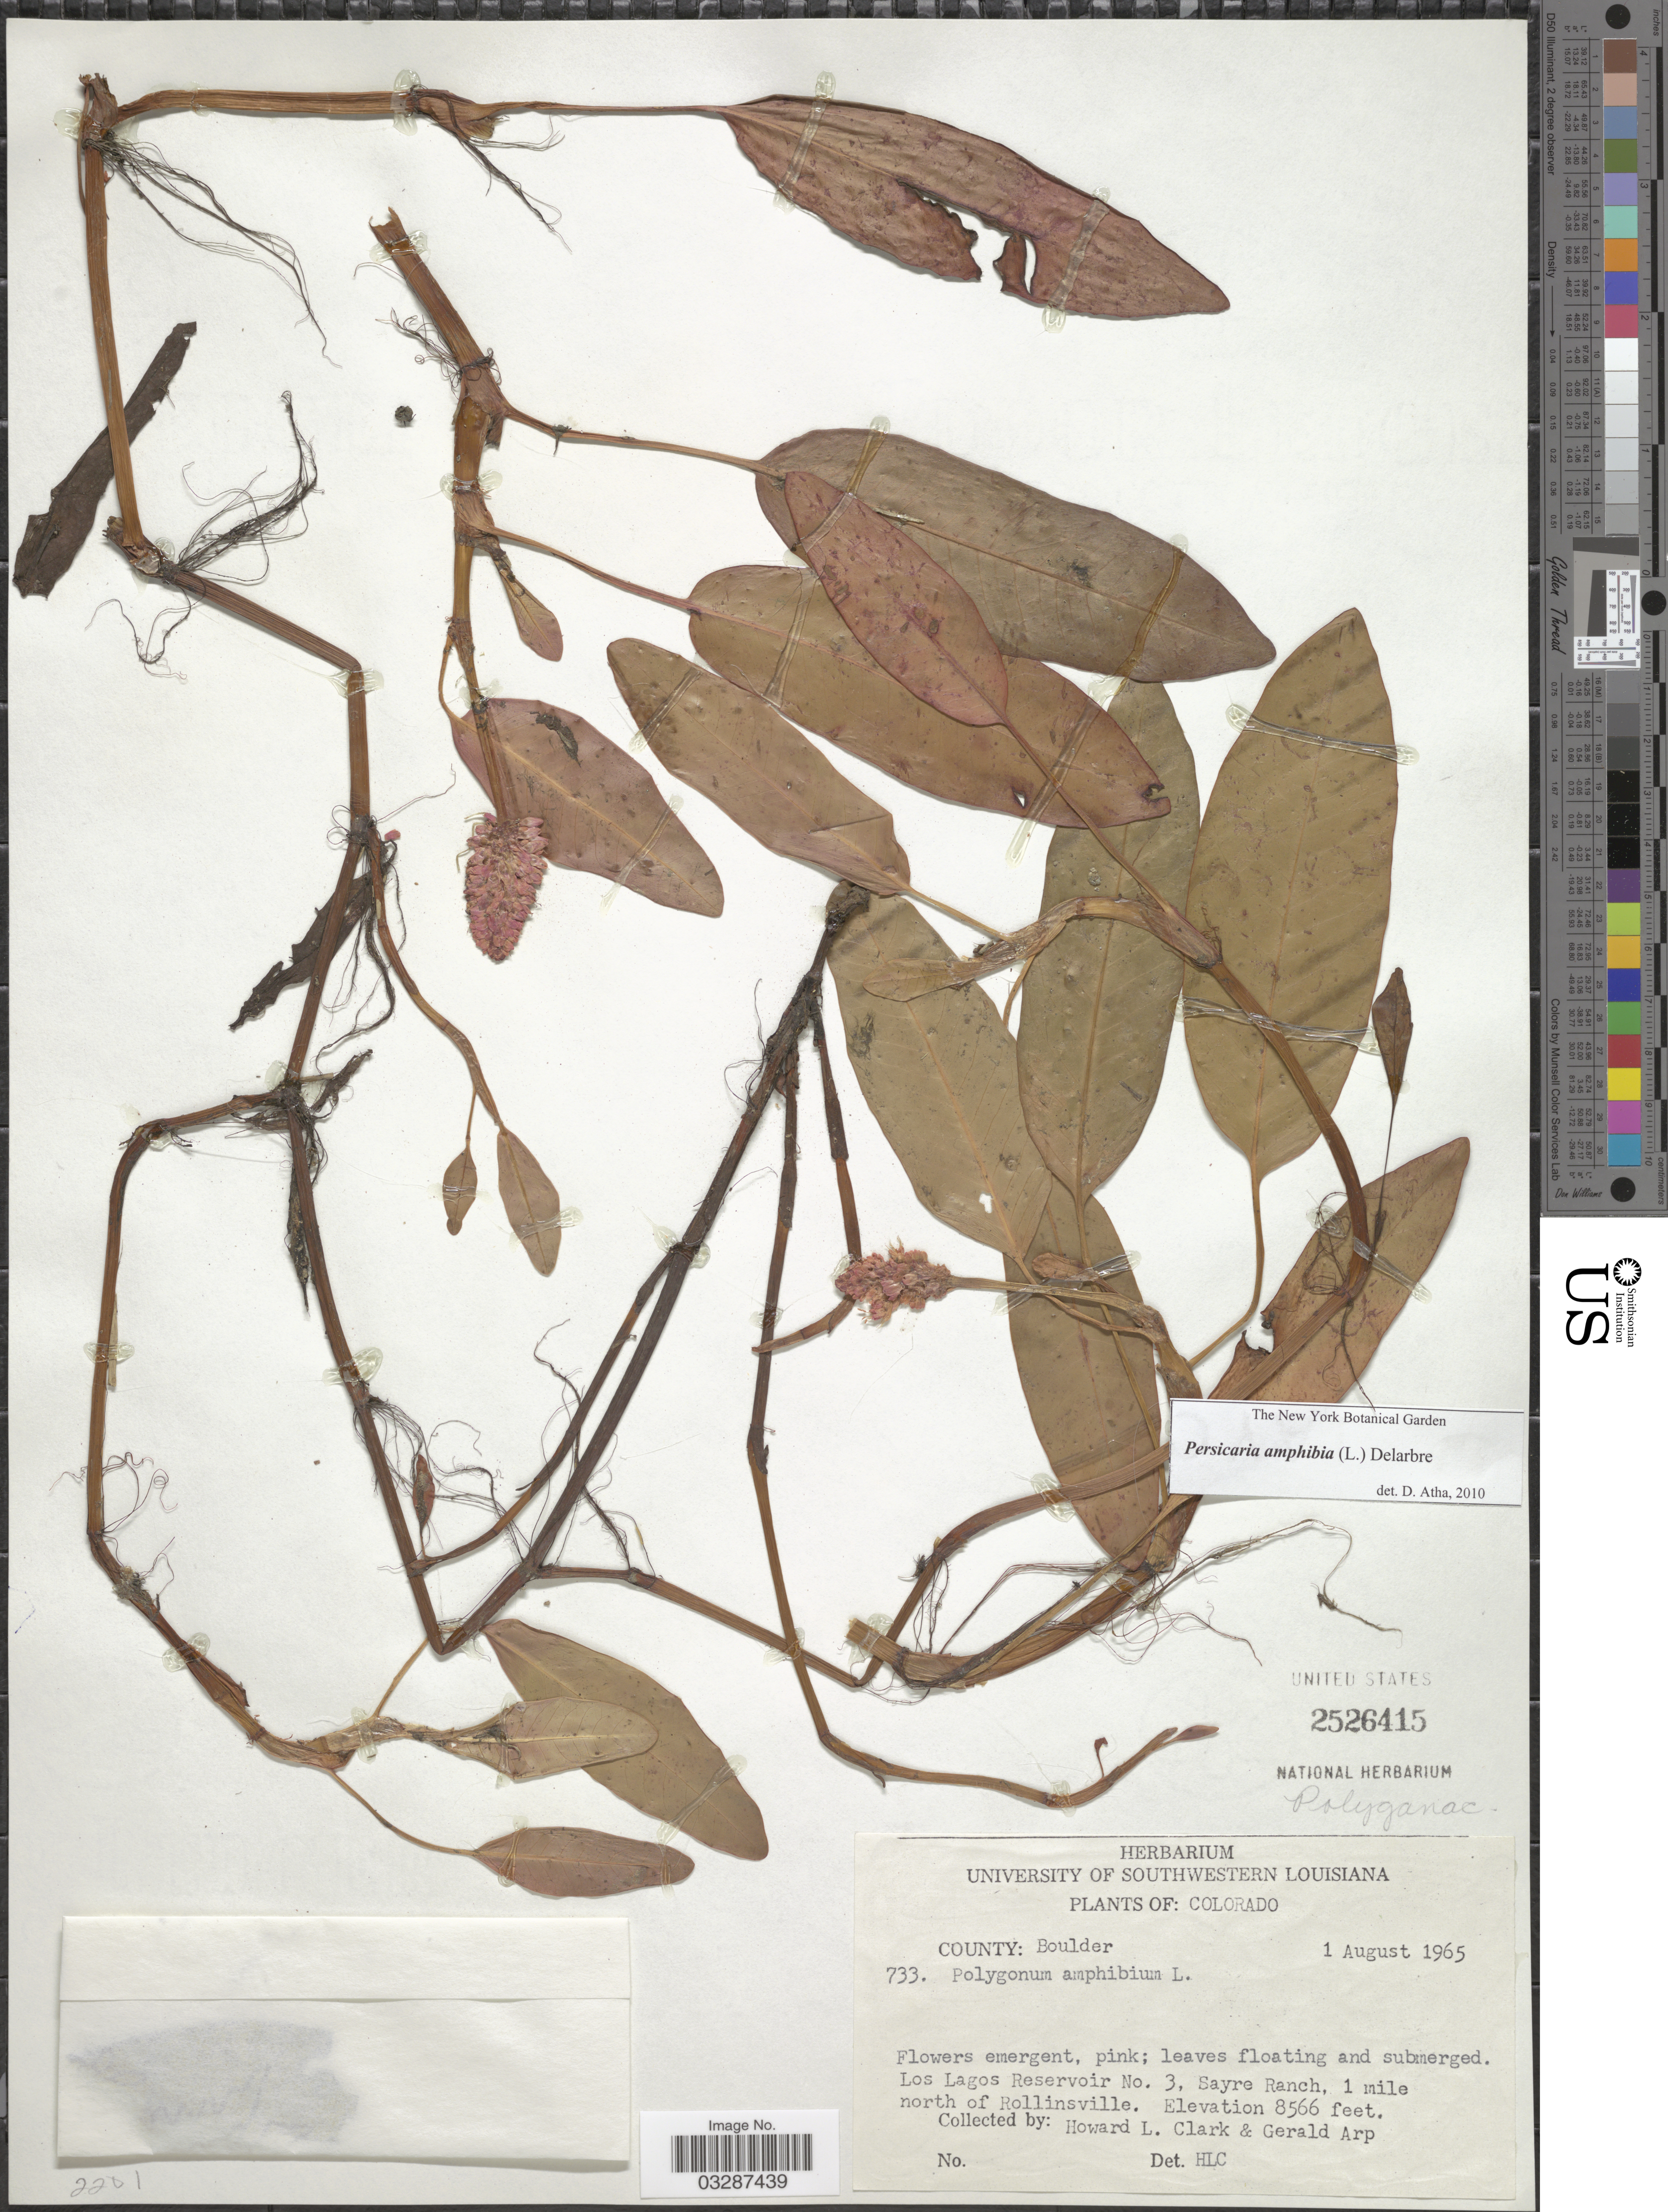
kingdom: Plantae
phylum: Tracheophyta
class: Magnoliopsida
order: Caryophyllales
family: Polygonaceae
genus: Persicaria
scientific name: Persicaria amphibia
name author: (L.) Delarbre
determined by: Atha, D. E.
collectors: H. L. Clark & G. Arp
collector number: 733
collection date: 1965-08-01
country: United States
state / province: Colorado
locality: Los Lagos Reservoir No. 3, Sayre Ranch, 1 mile north of Rollinsville.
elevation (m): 2611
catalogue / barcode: US 2526415